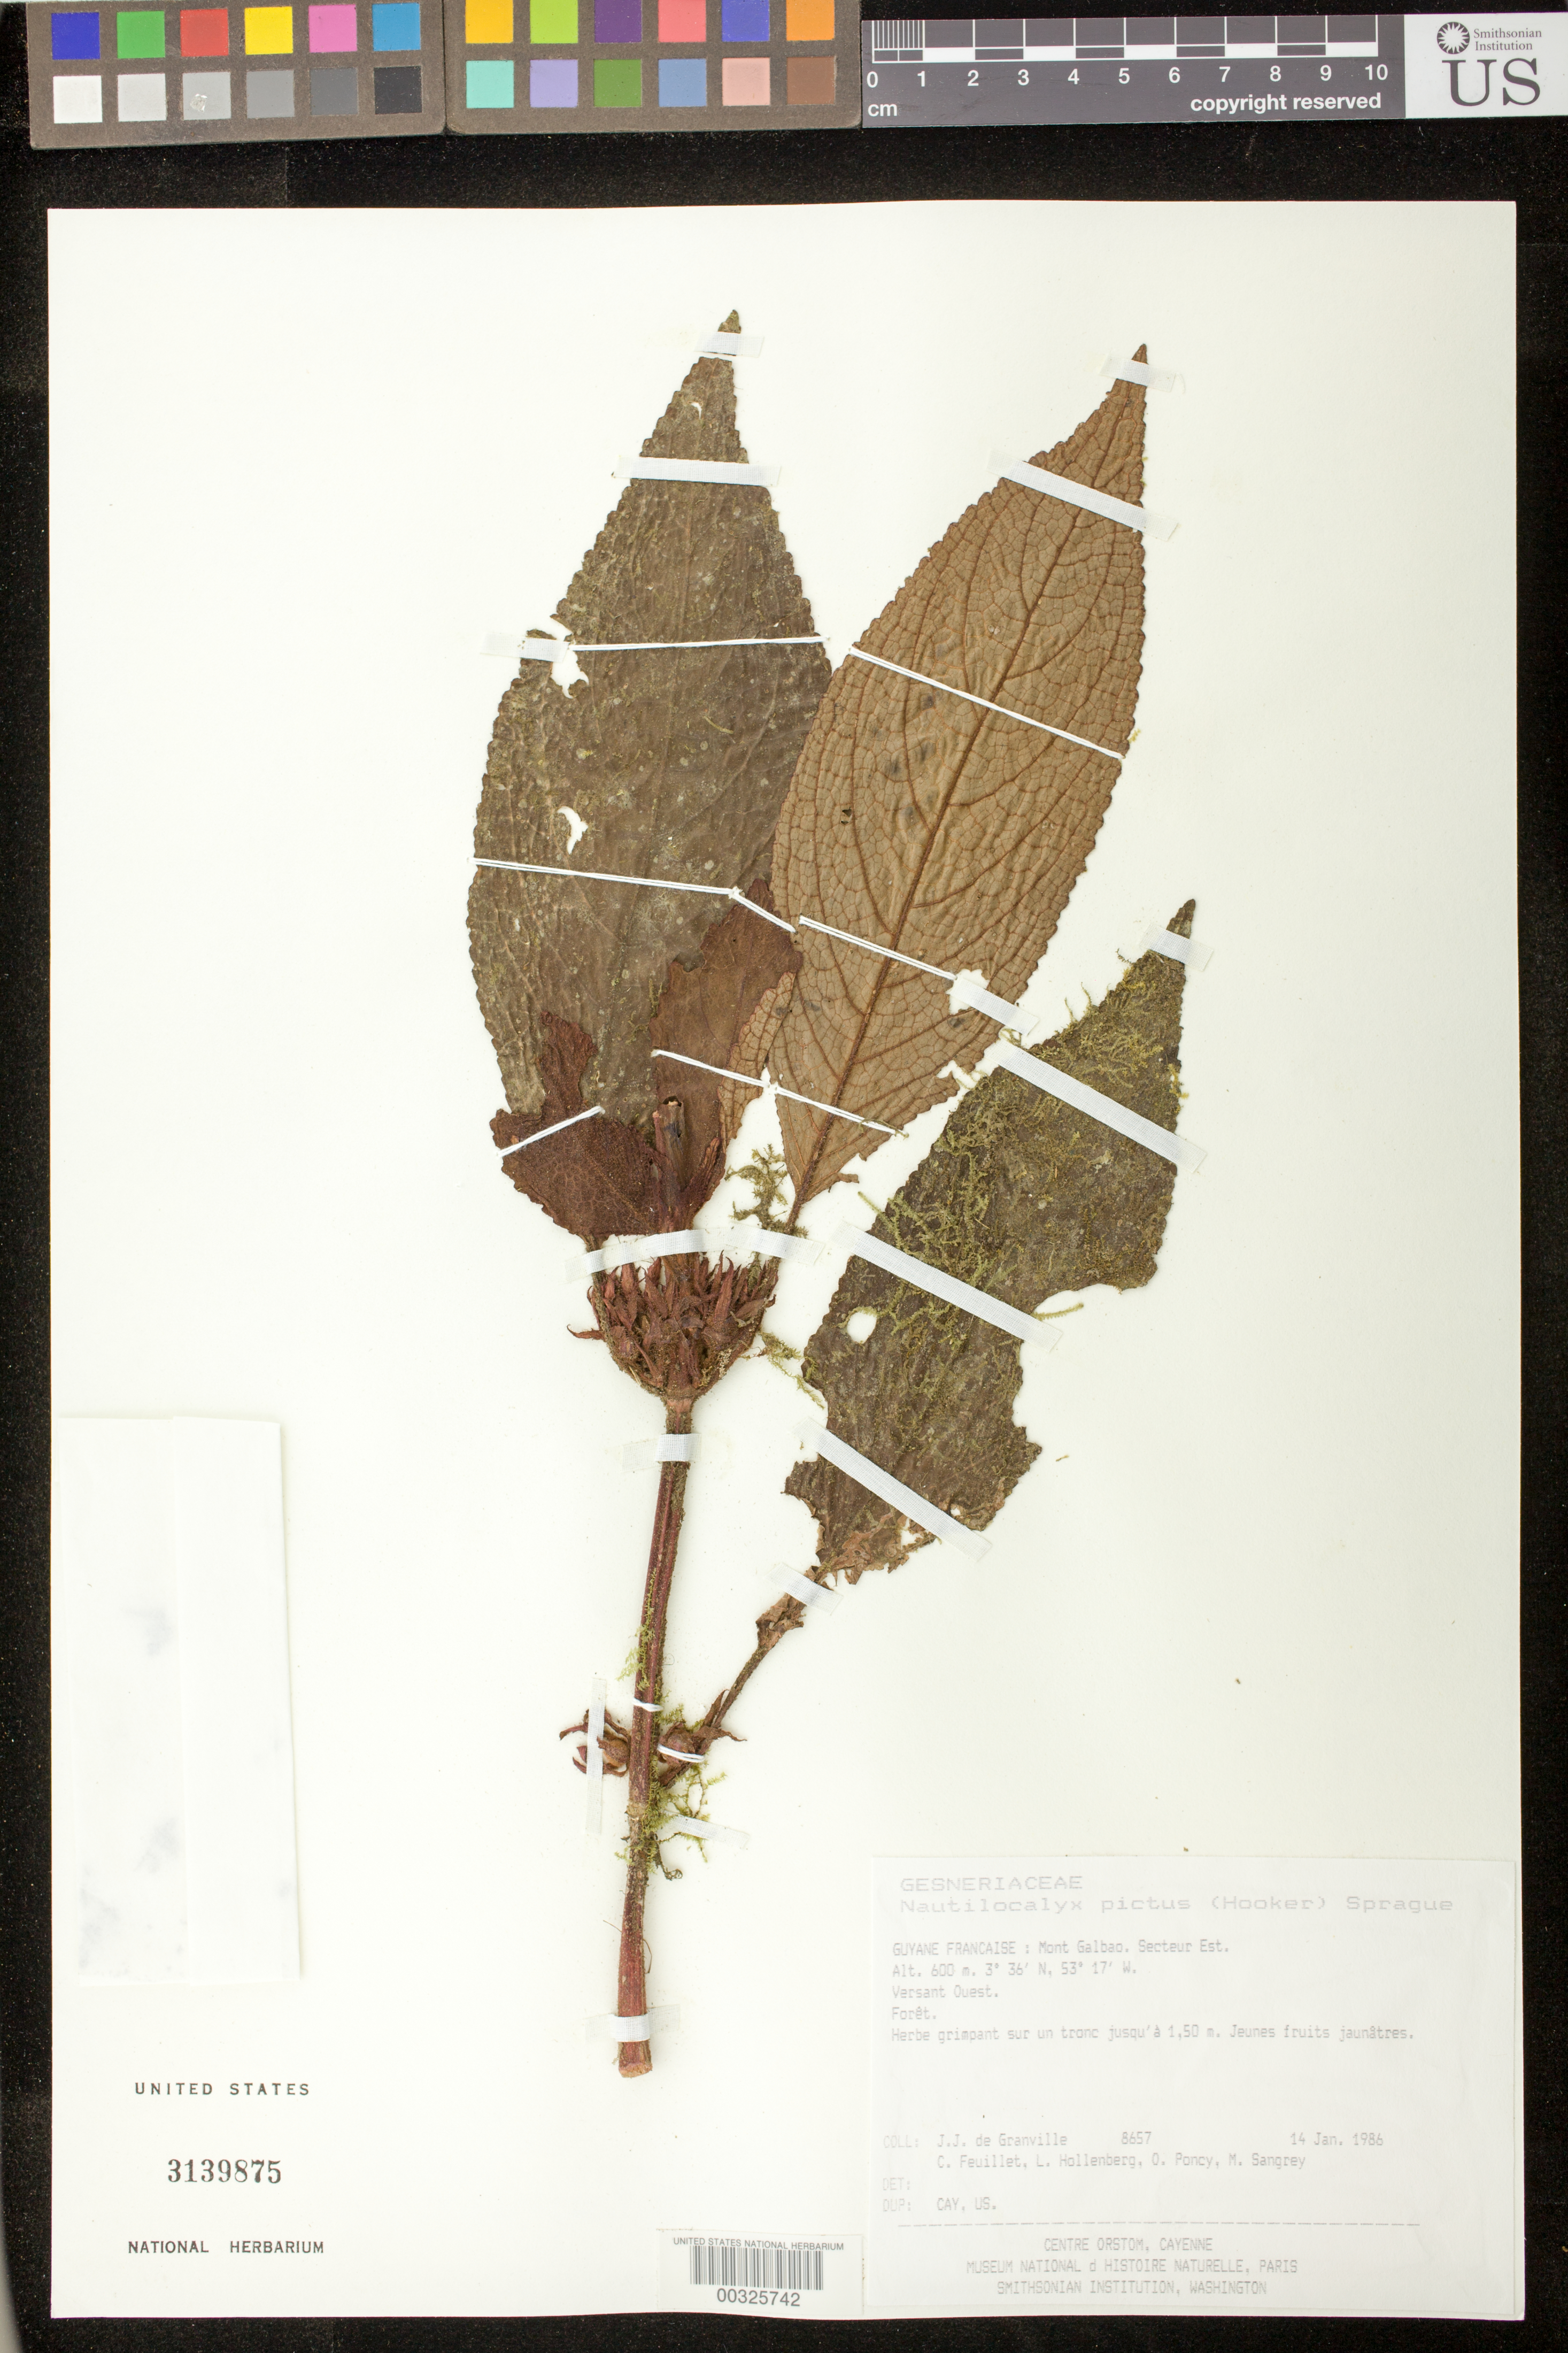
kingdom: Plantae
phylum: Tracheophyta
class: Magnoliopsida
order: Lamiales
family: Gesneriaceae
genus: Nautilocalyx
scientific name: Nautilocalyx pictus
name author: (Hook.) Sprague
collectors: J.-J. de Granville, C. Feuillet, L. Hollenberg, O. Poncy & M. S. Sangrey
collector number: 8657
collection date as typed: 14 Jan 1986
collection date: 1986-01-14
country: French Guiana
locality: Mont Galbao, secteur est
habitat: Forest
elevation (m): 600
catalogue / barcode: US 3139875